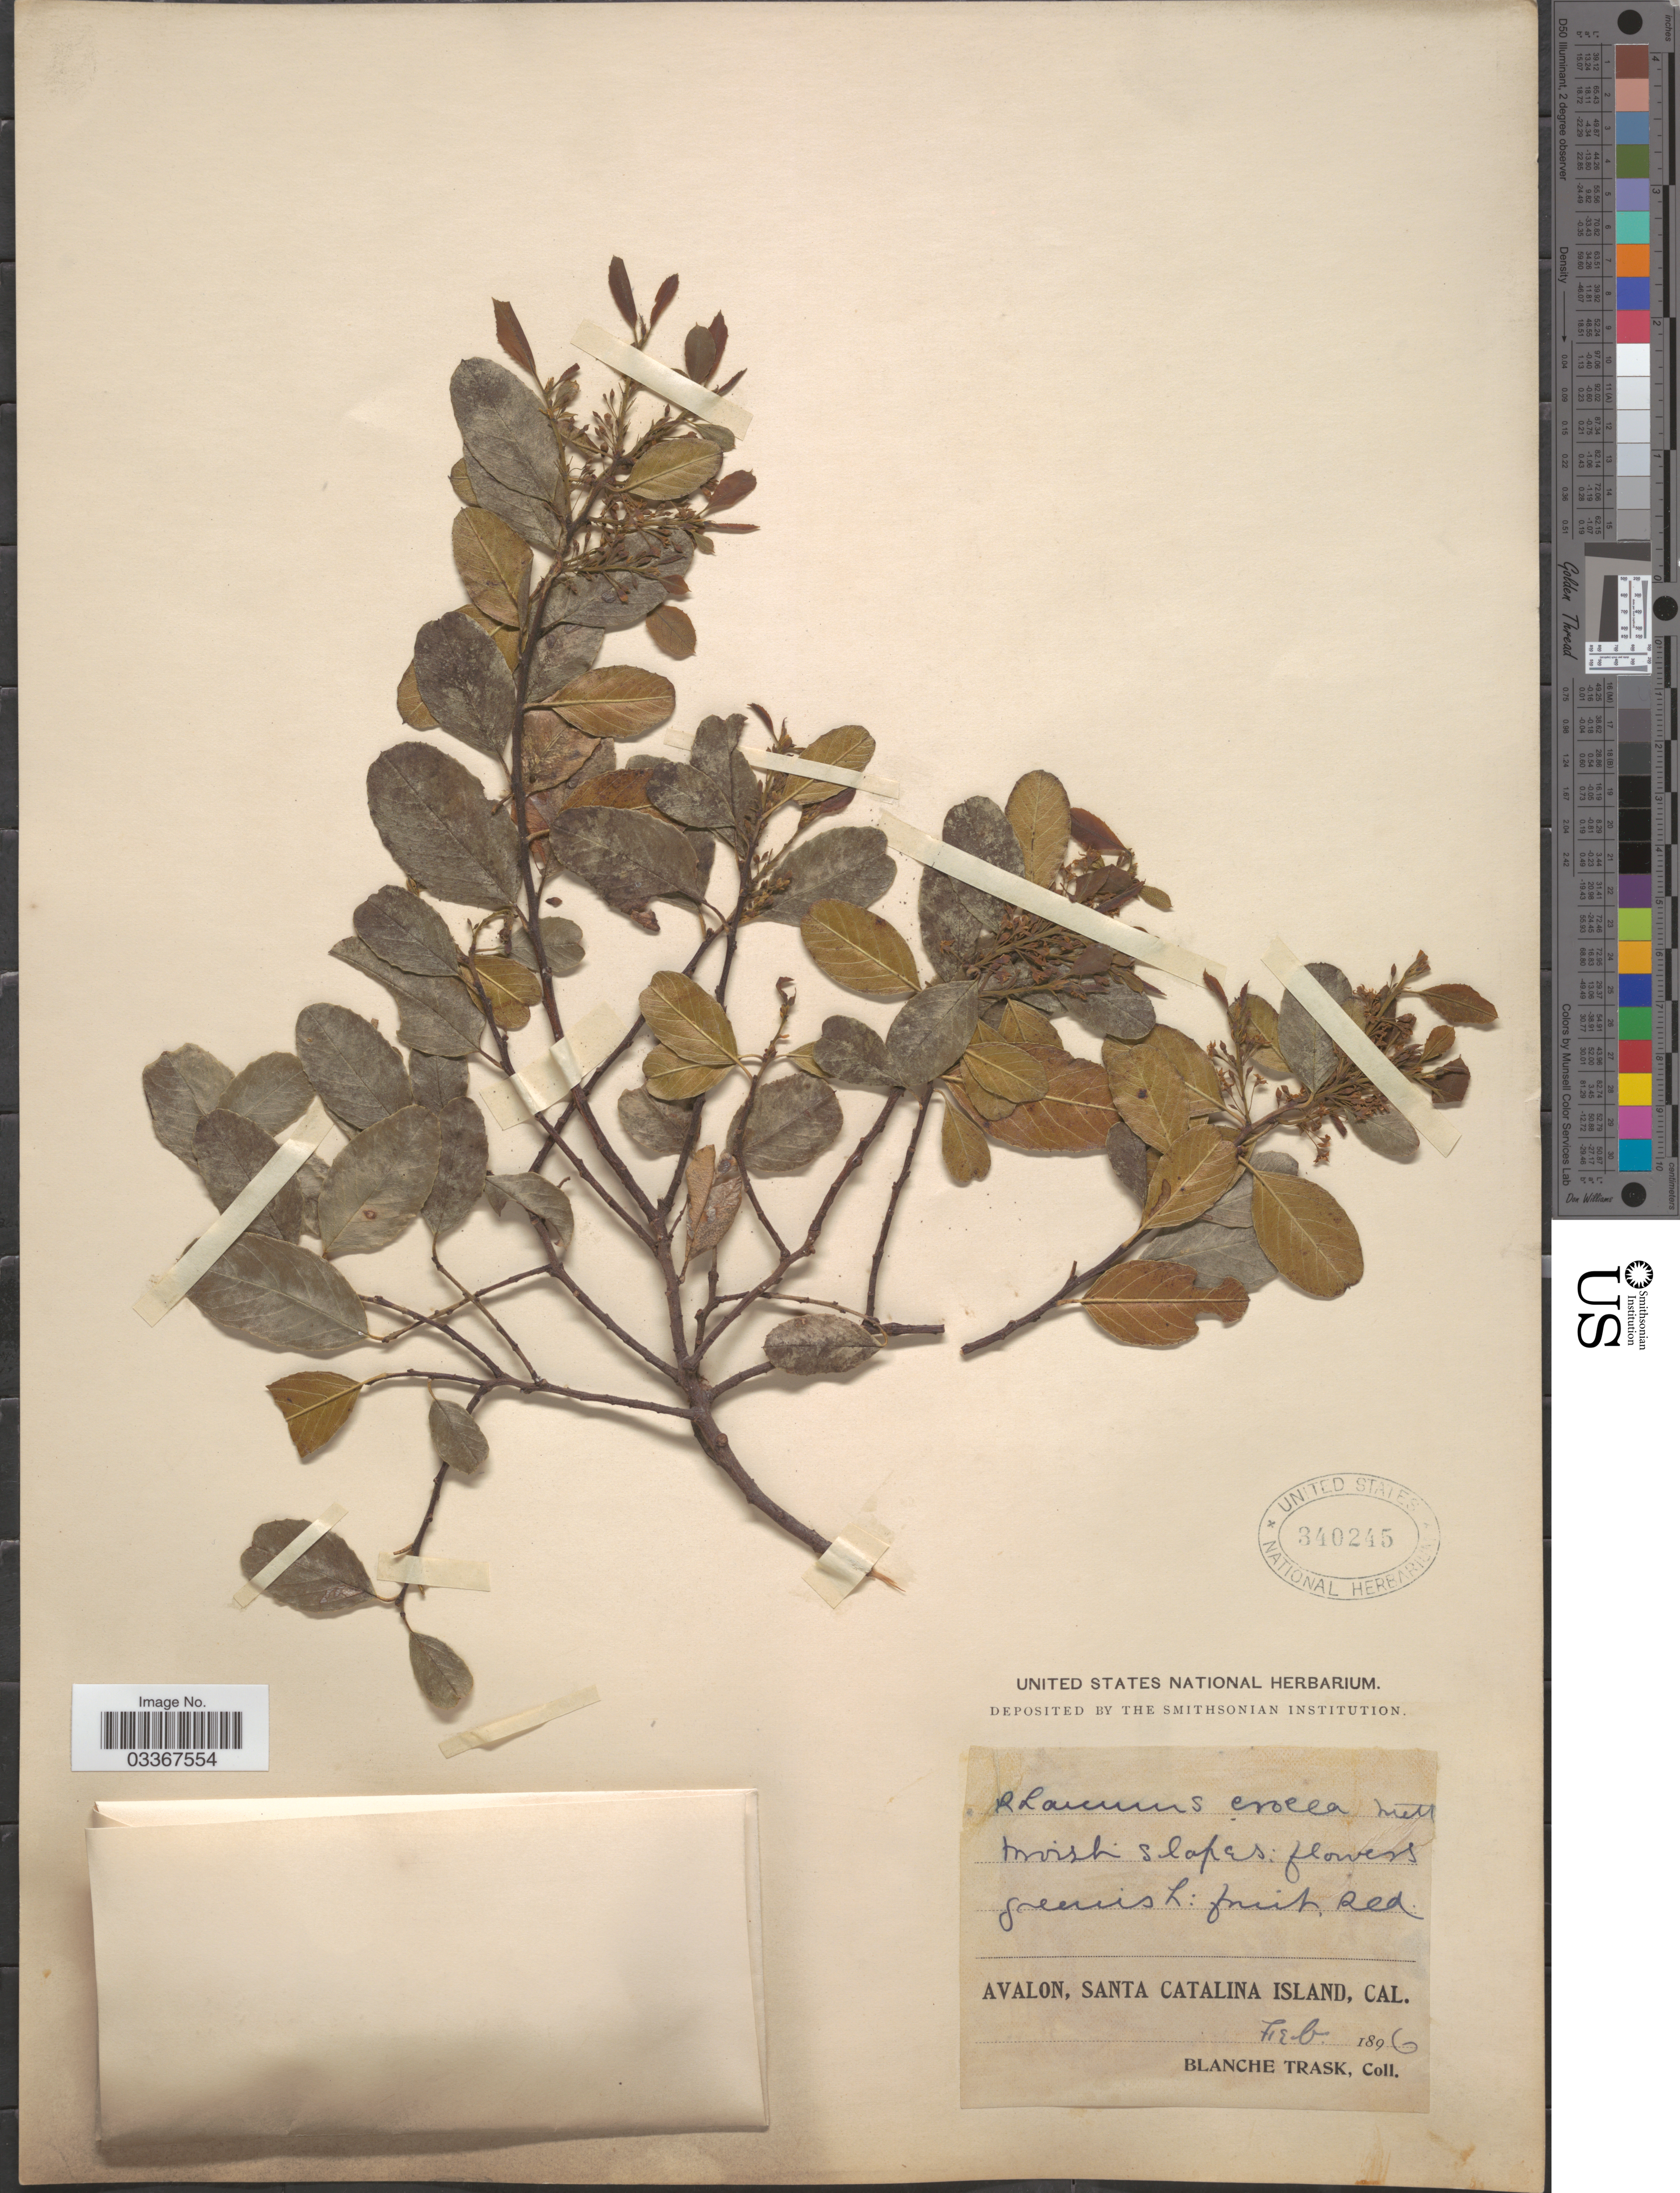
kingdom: Plantae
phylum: Tracheophyta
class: Magnoliopsida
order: Rosales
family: Rhamnaceae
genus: Rhamnus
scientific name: Rhamnus pirifolia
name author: Greene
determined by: Strong, Mark T., (BOT), Smithsonian Institution - National Museum of Natural History (UNITED STATES)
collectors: B. Trask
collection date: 1896-02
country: United States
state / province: California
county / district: Los Angeles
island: Santa Catalina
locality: Avalon, Santa Catalina Island.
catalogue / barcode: US 340245